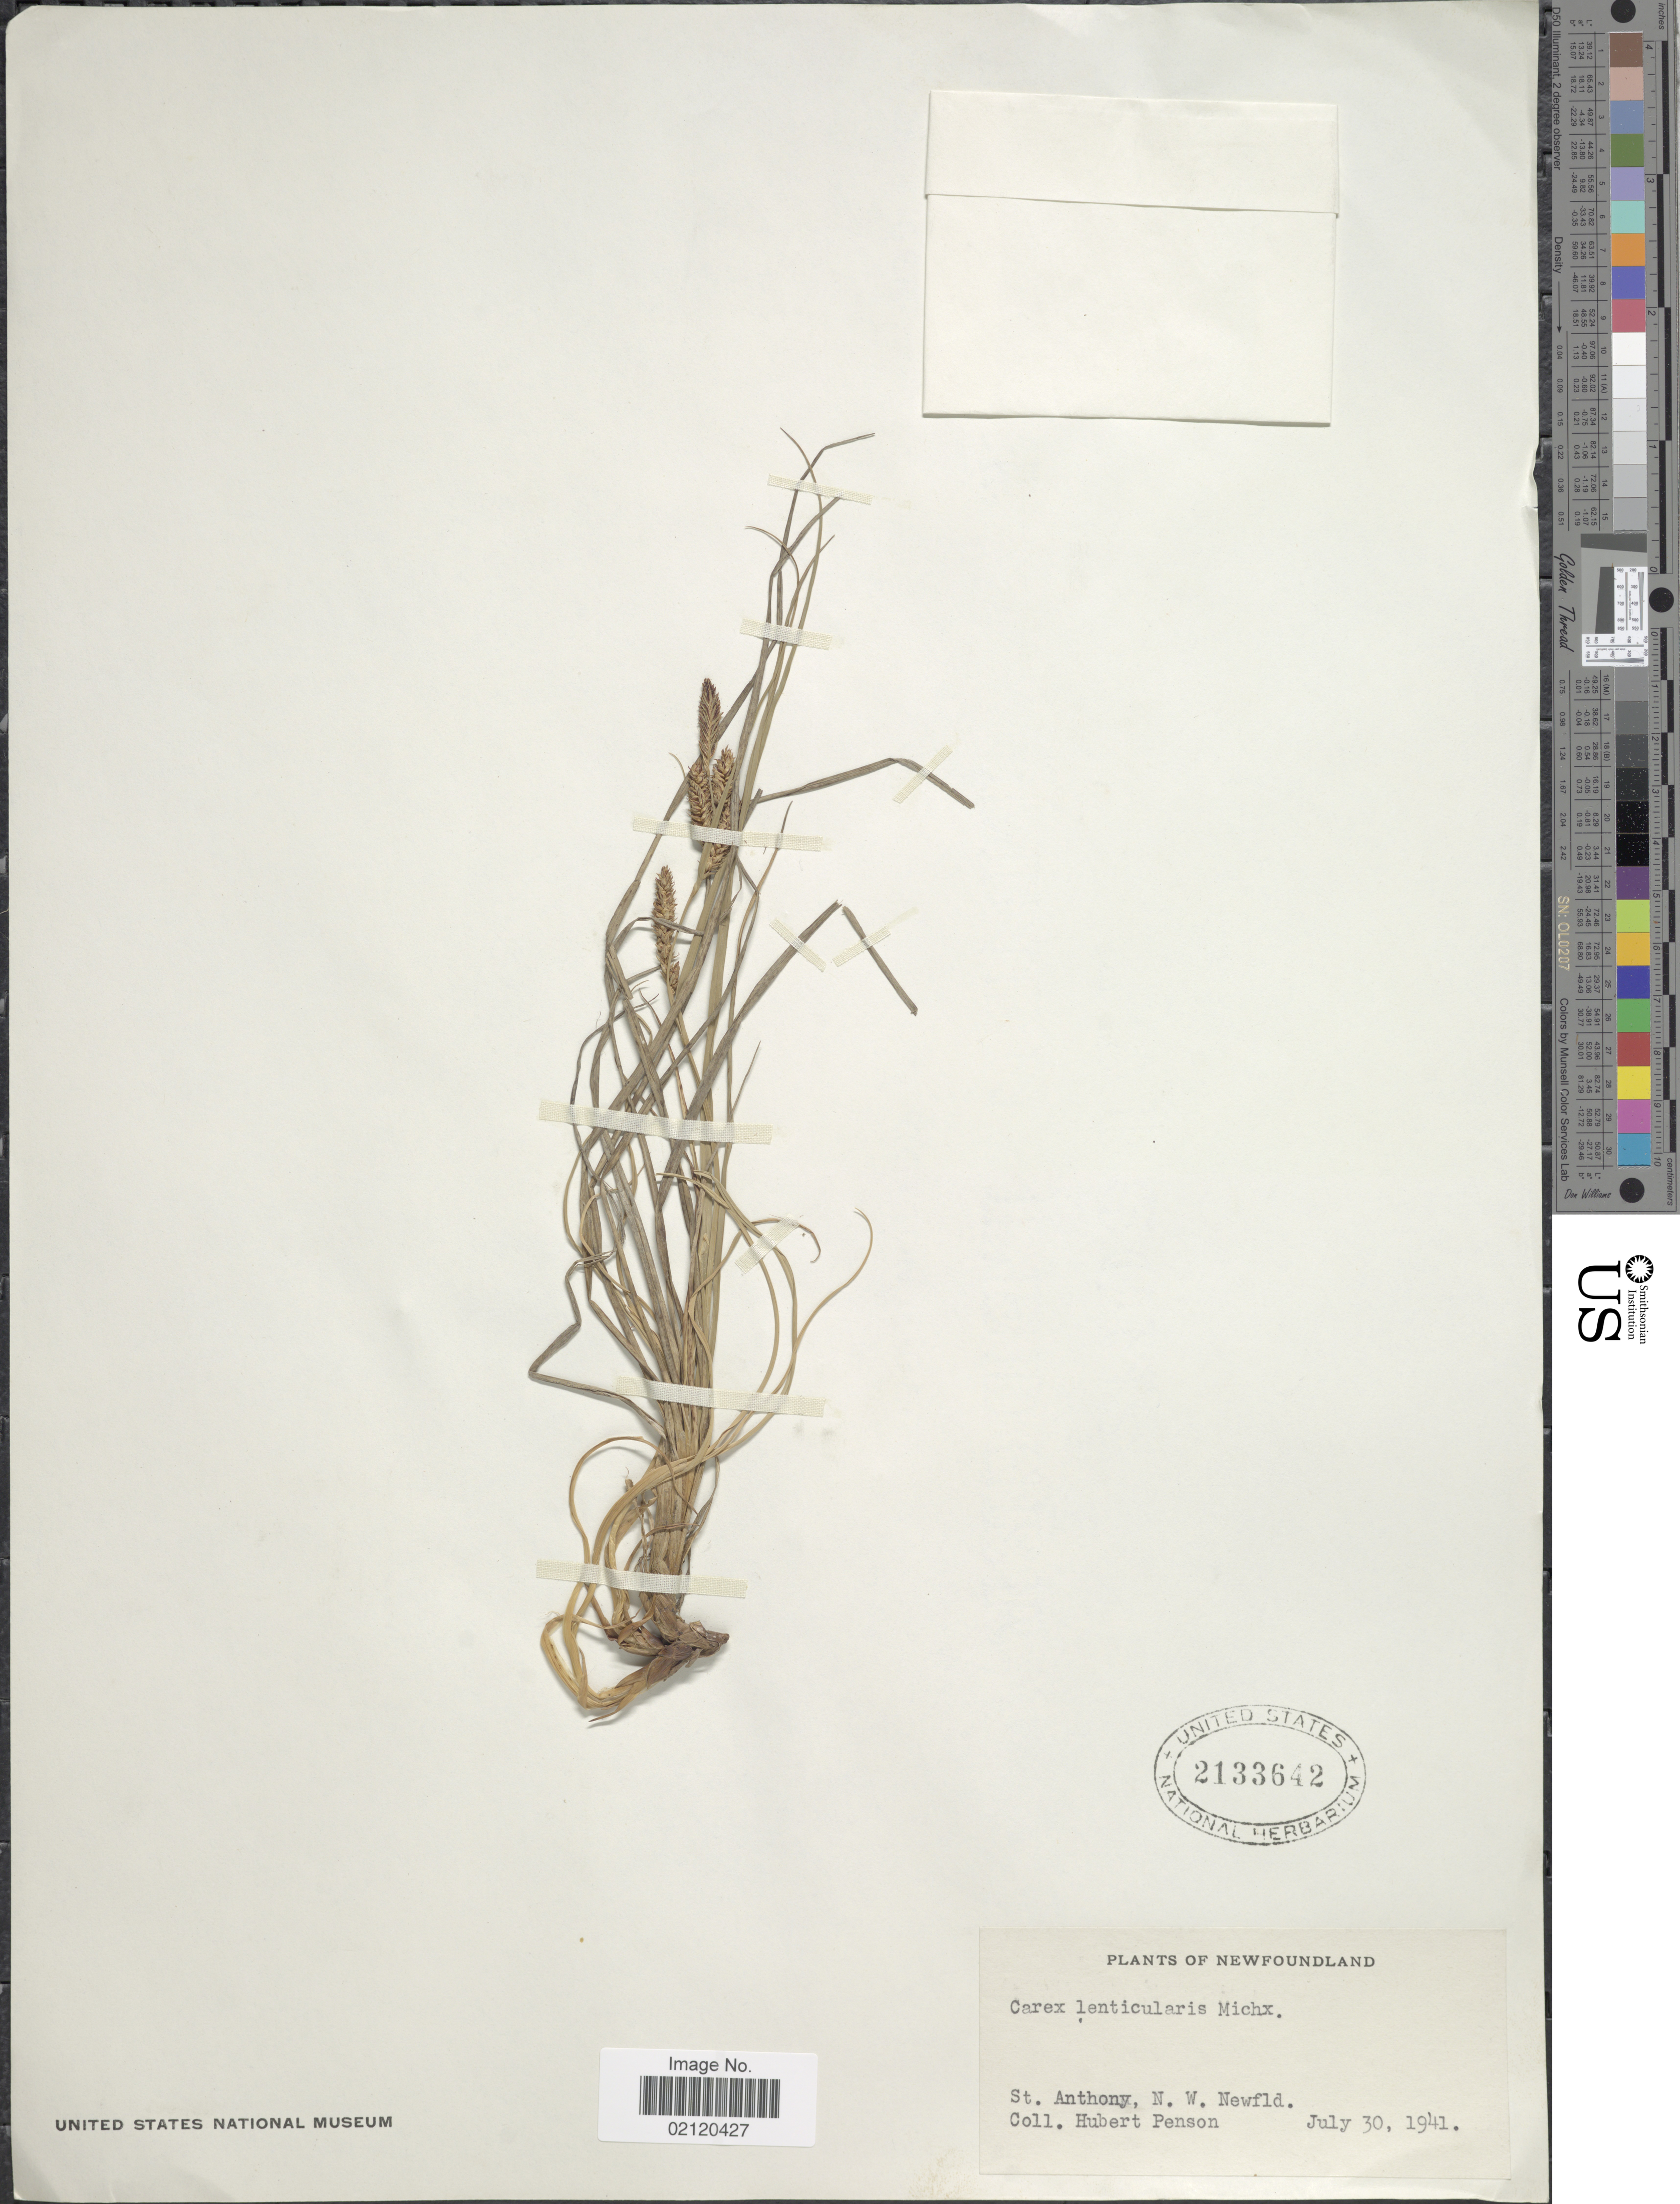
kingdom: Plantae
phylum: Tracheophyta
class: Liliopsida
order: Poales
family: Cyperaceae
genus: Carex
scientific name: Carex lenticularis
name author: Michx.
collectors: H. Penson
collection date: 1941-07-30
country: Canada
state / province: Newfoundland and Labrador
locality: St. Anthony, N.W. Newfld.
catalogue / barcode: US 2133642